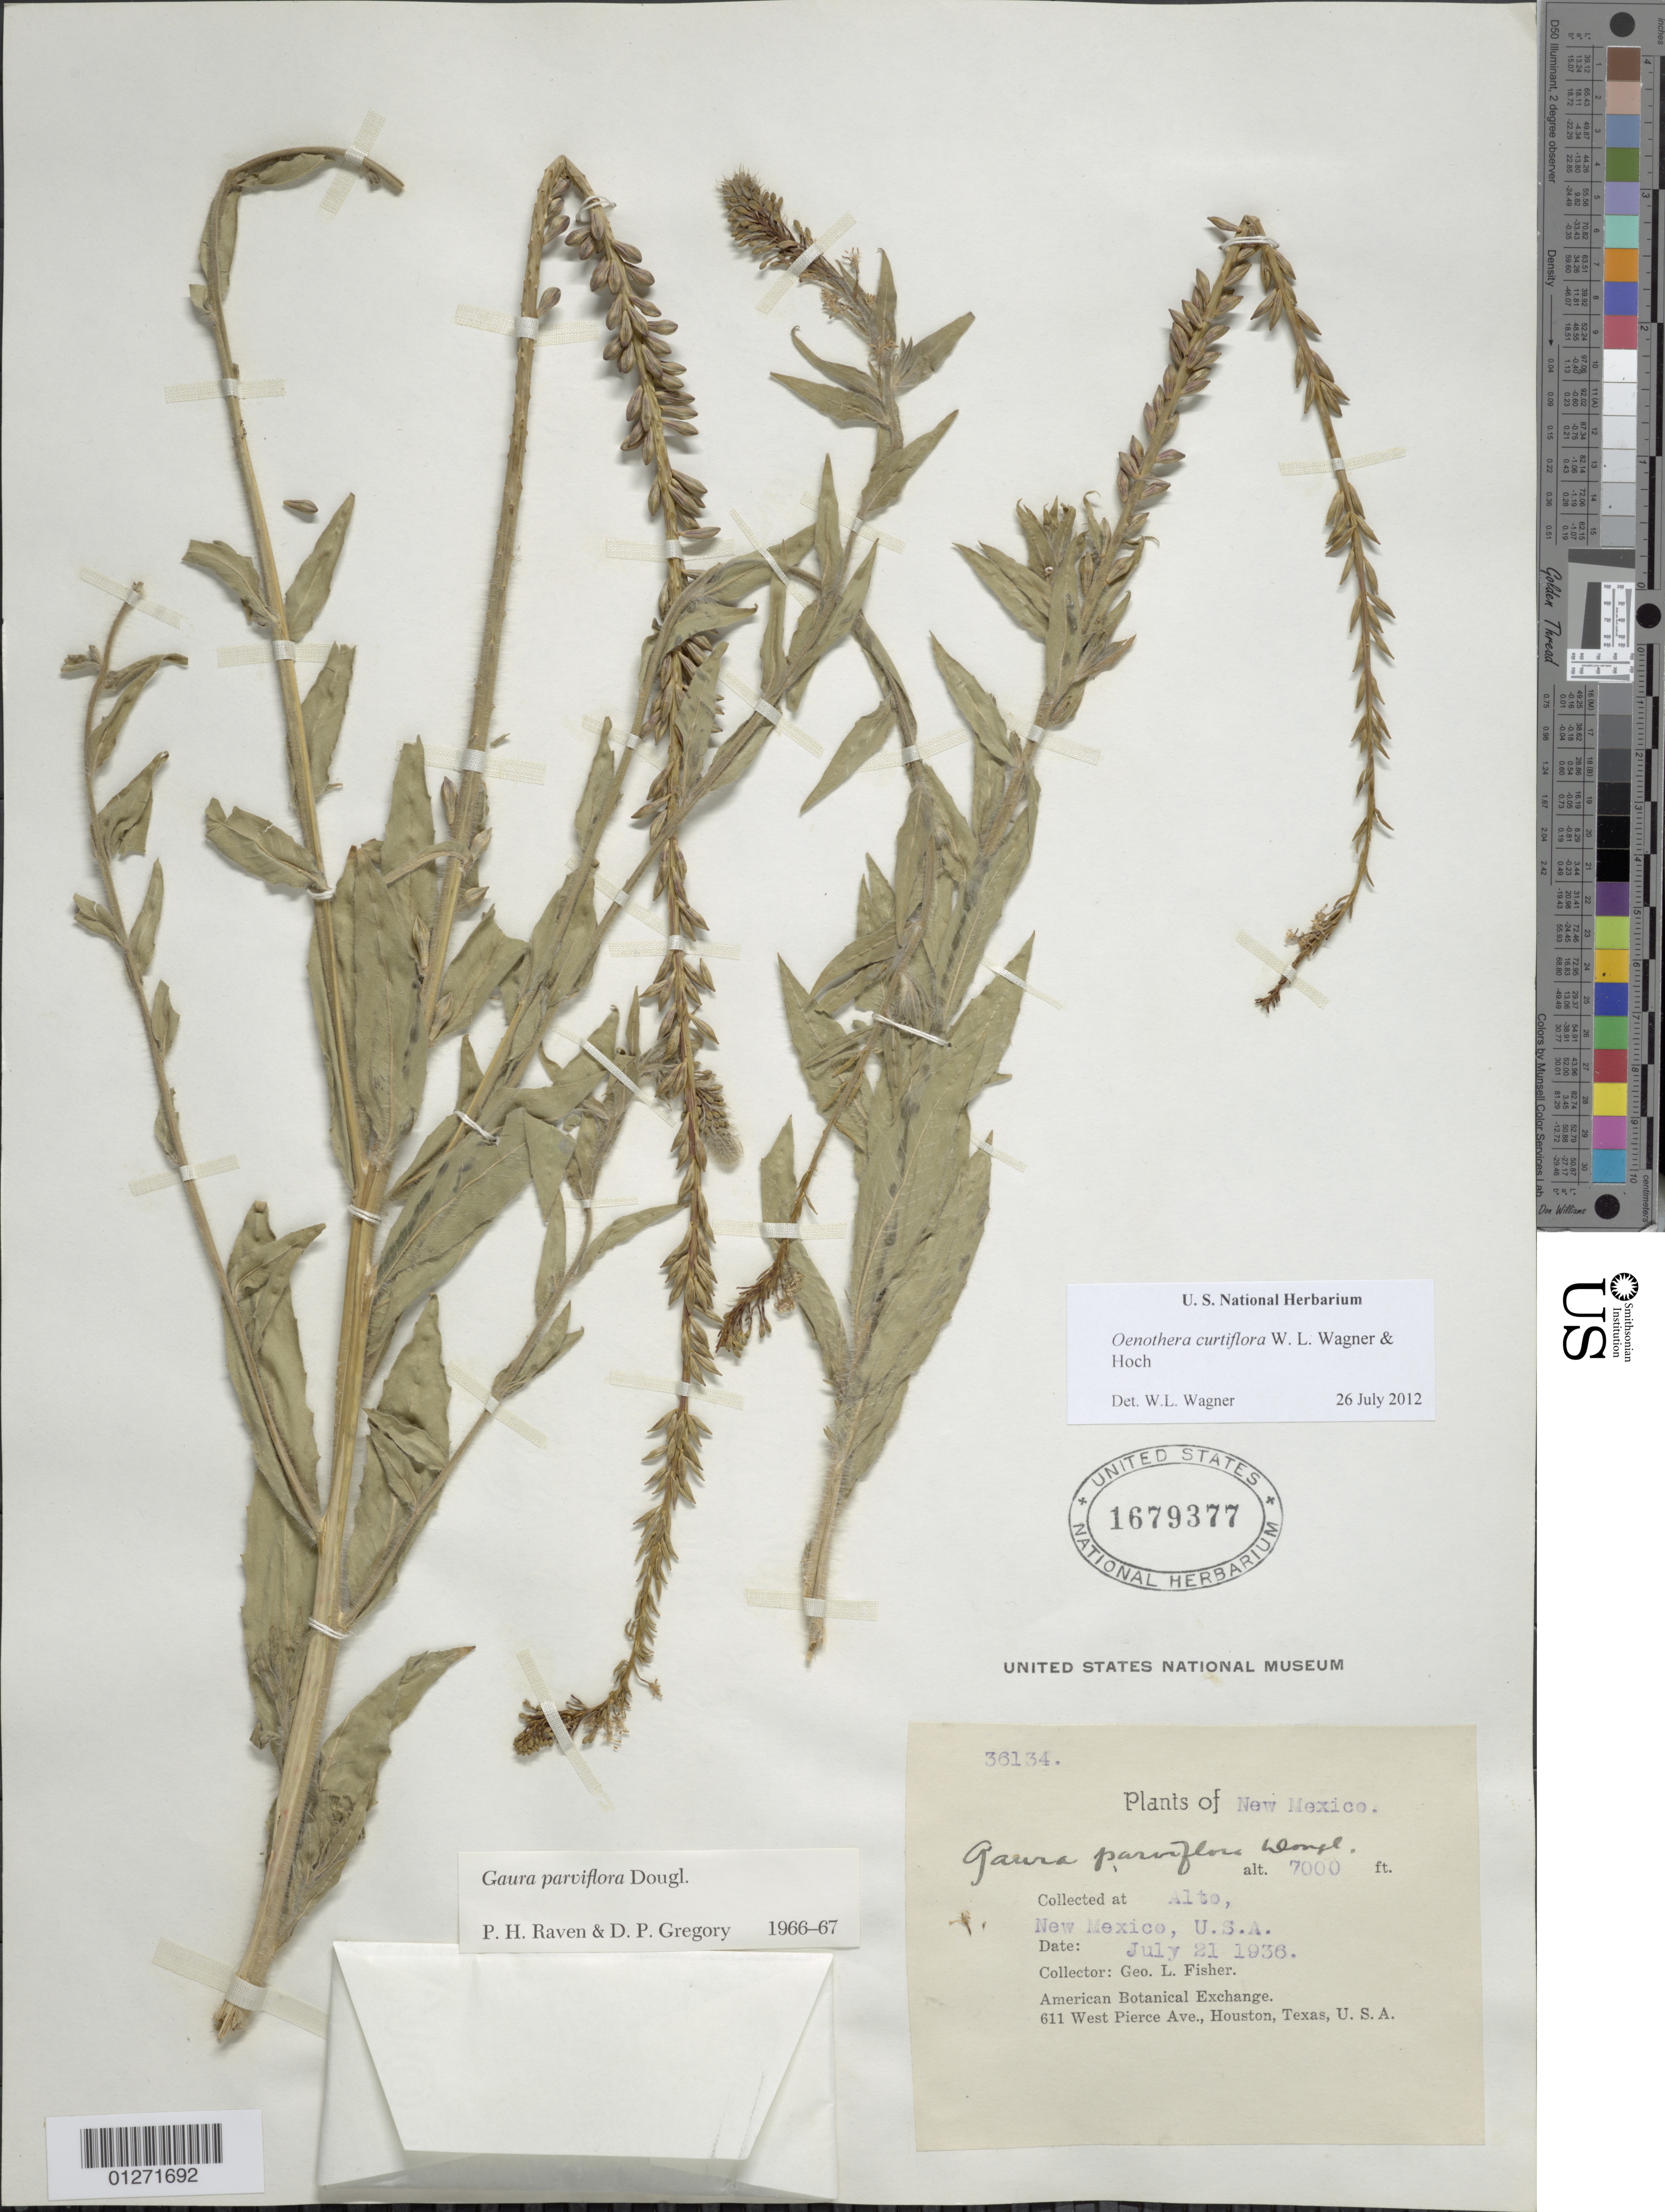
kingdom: Plantae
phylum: Tracheophyta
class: Magnoliopsida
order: Myrtales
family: Onagraceae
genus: Oenothera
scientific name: Oenothera curtiflora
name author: W.L. Wagner & Hoch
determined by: Wagner, W. L., (BOT), Smithsonian Institution - National Museum of Natural History (UNITED STATES)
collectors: G. L. Fisher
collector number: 36134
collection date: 1936-07-21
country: United States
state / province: New Mexico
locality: Alto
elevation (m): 2134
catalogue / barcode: US 1679377